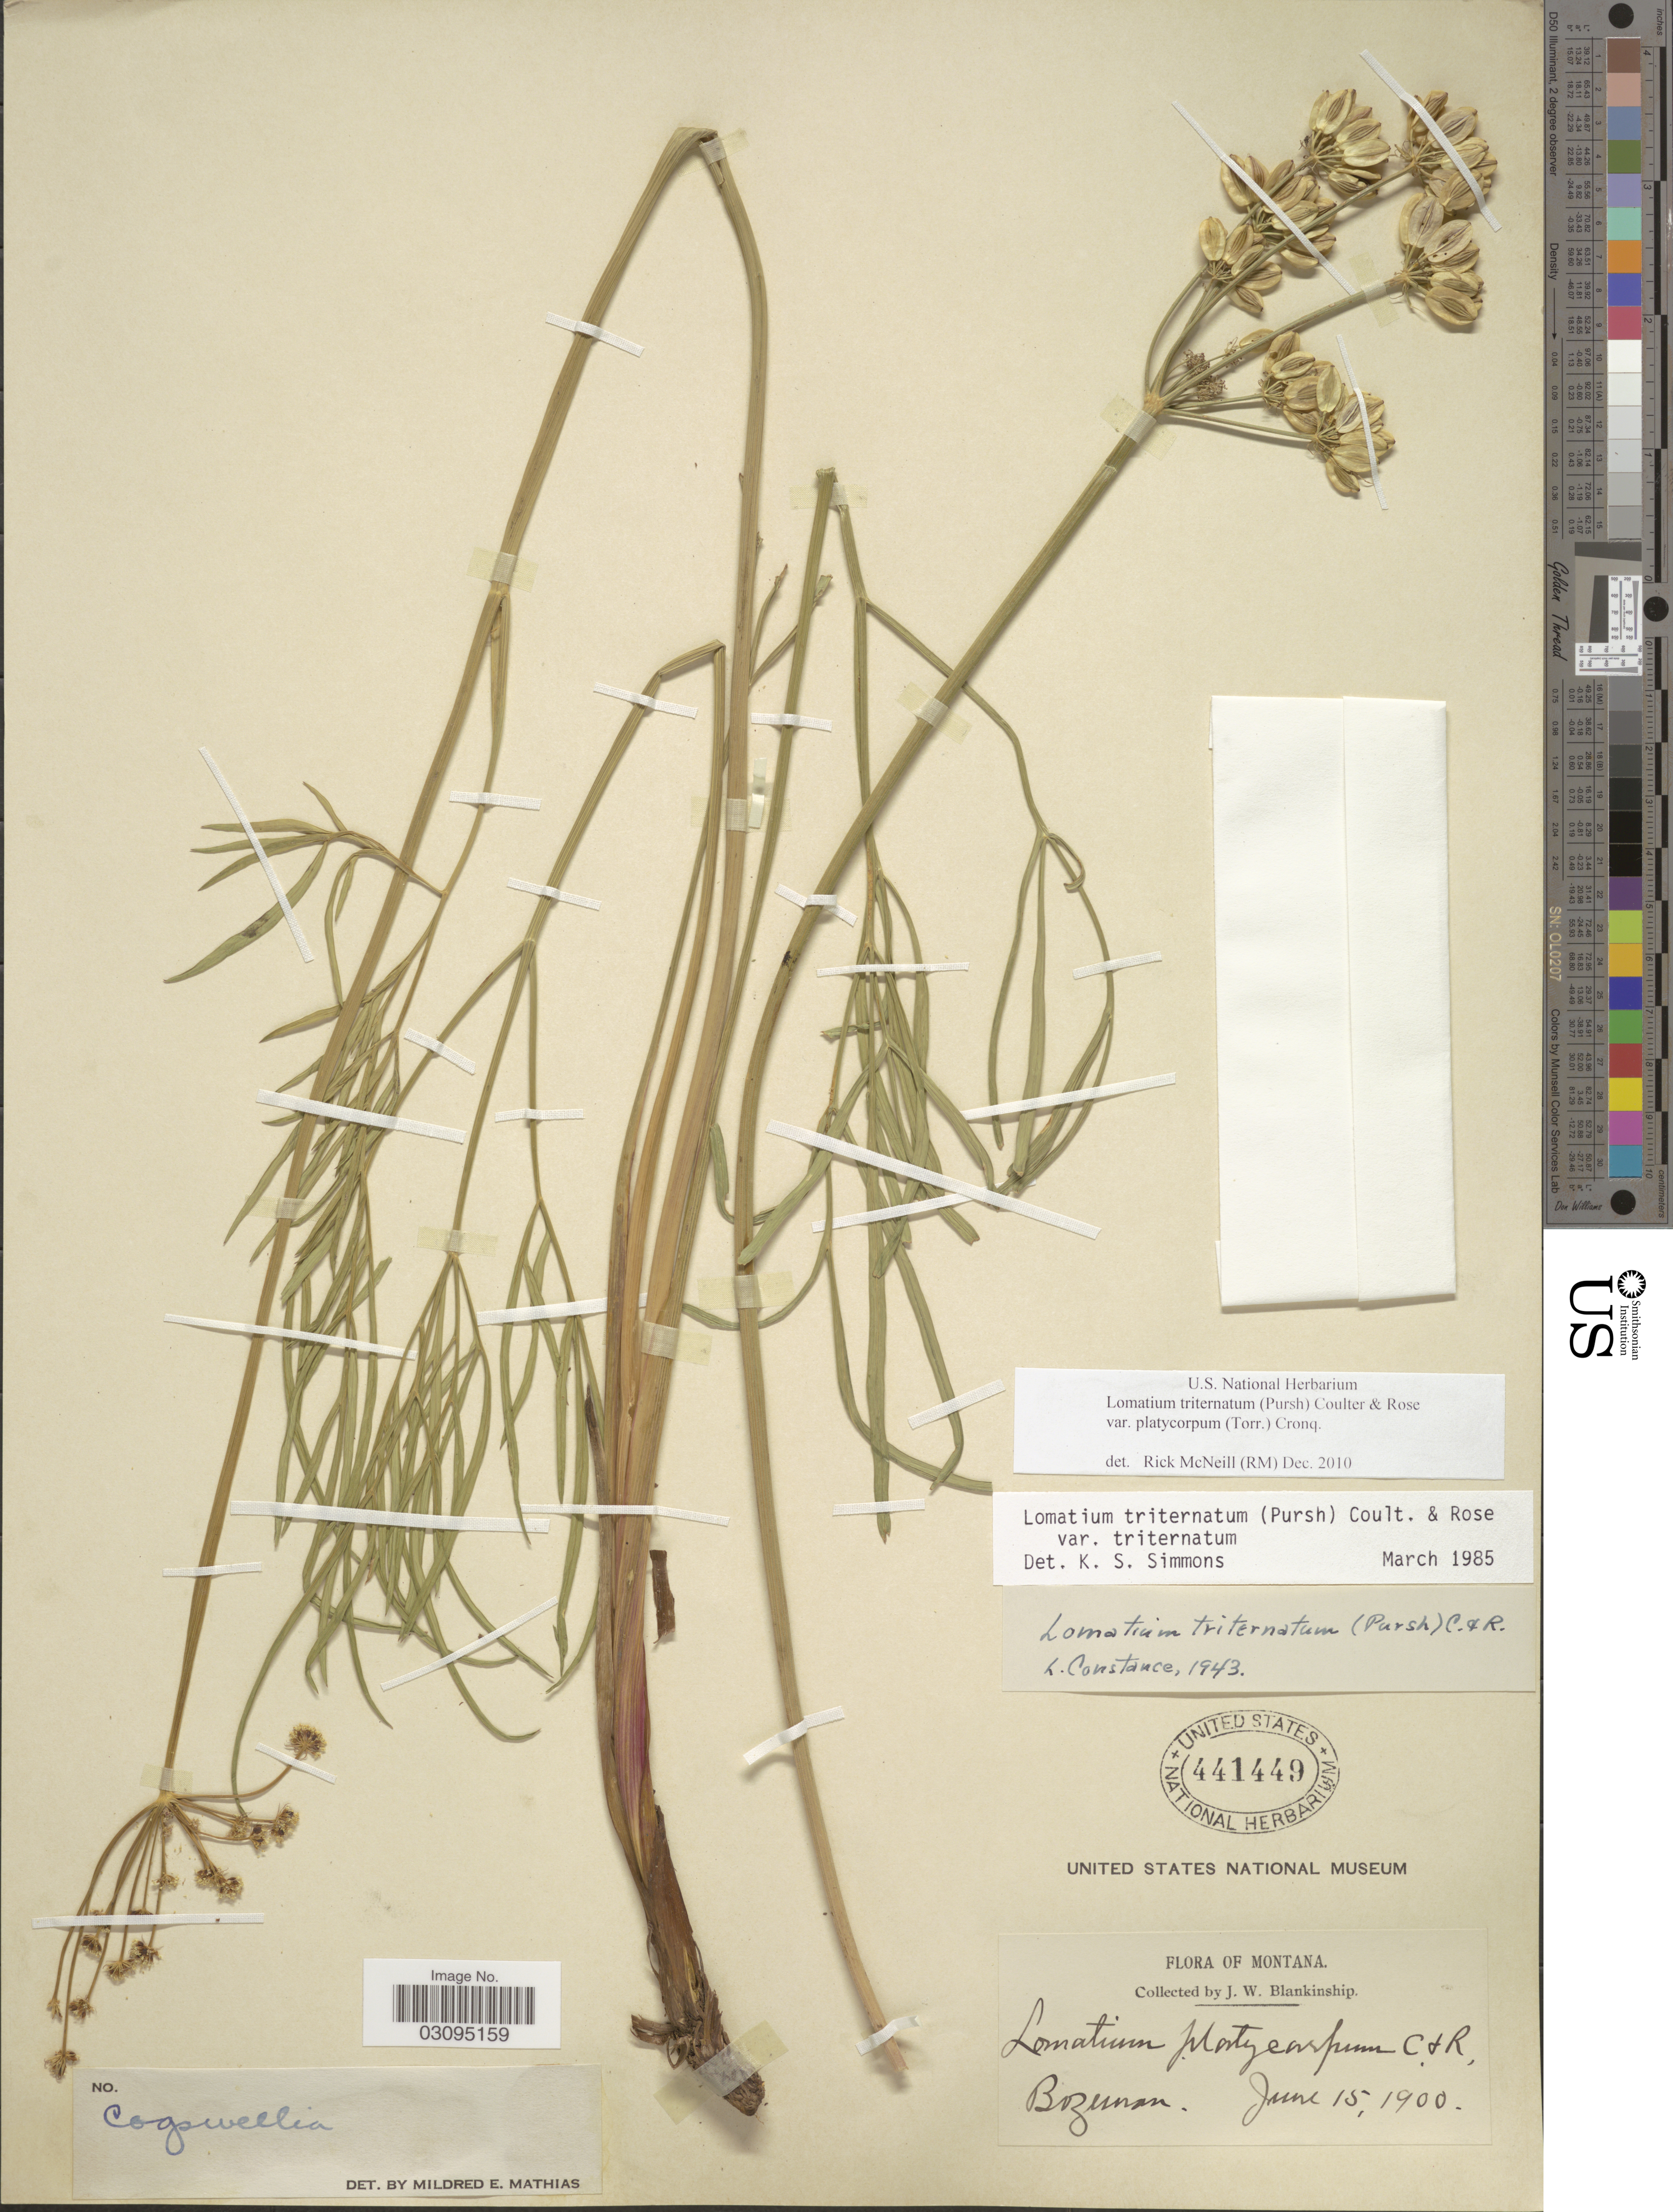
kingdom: Plantae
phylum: Tracheophyta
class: Magnoliopsida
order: Apiales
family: Apiaceae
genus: Lomatium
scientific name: Lomatium triternatum var. platycarpum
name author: (Torr.) B. Boivin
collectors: J. W. Blankinship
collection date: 1900-06-15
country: United States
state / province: Montana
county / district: Gallatin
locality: Bozeman.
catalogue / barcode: US 441449